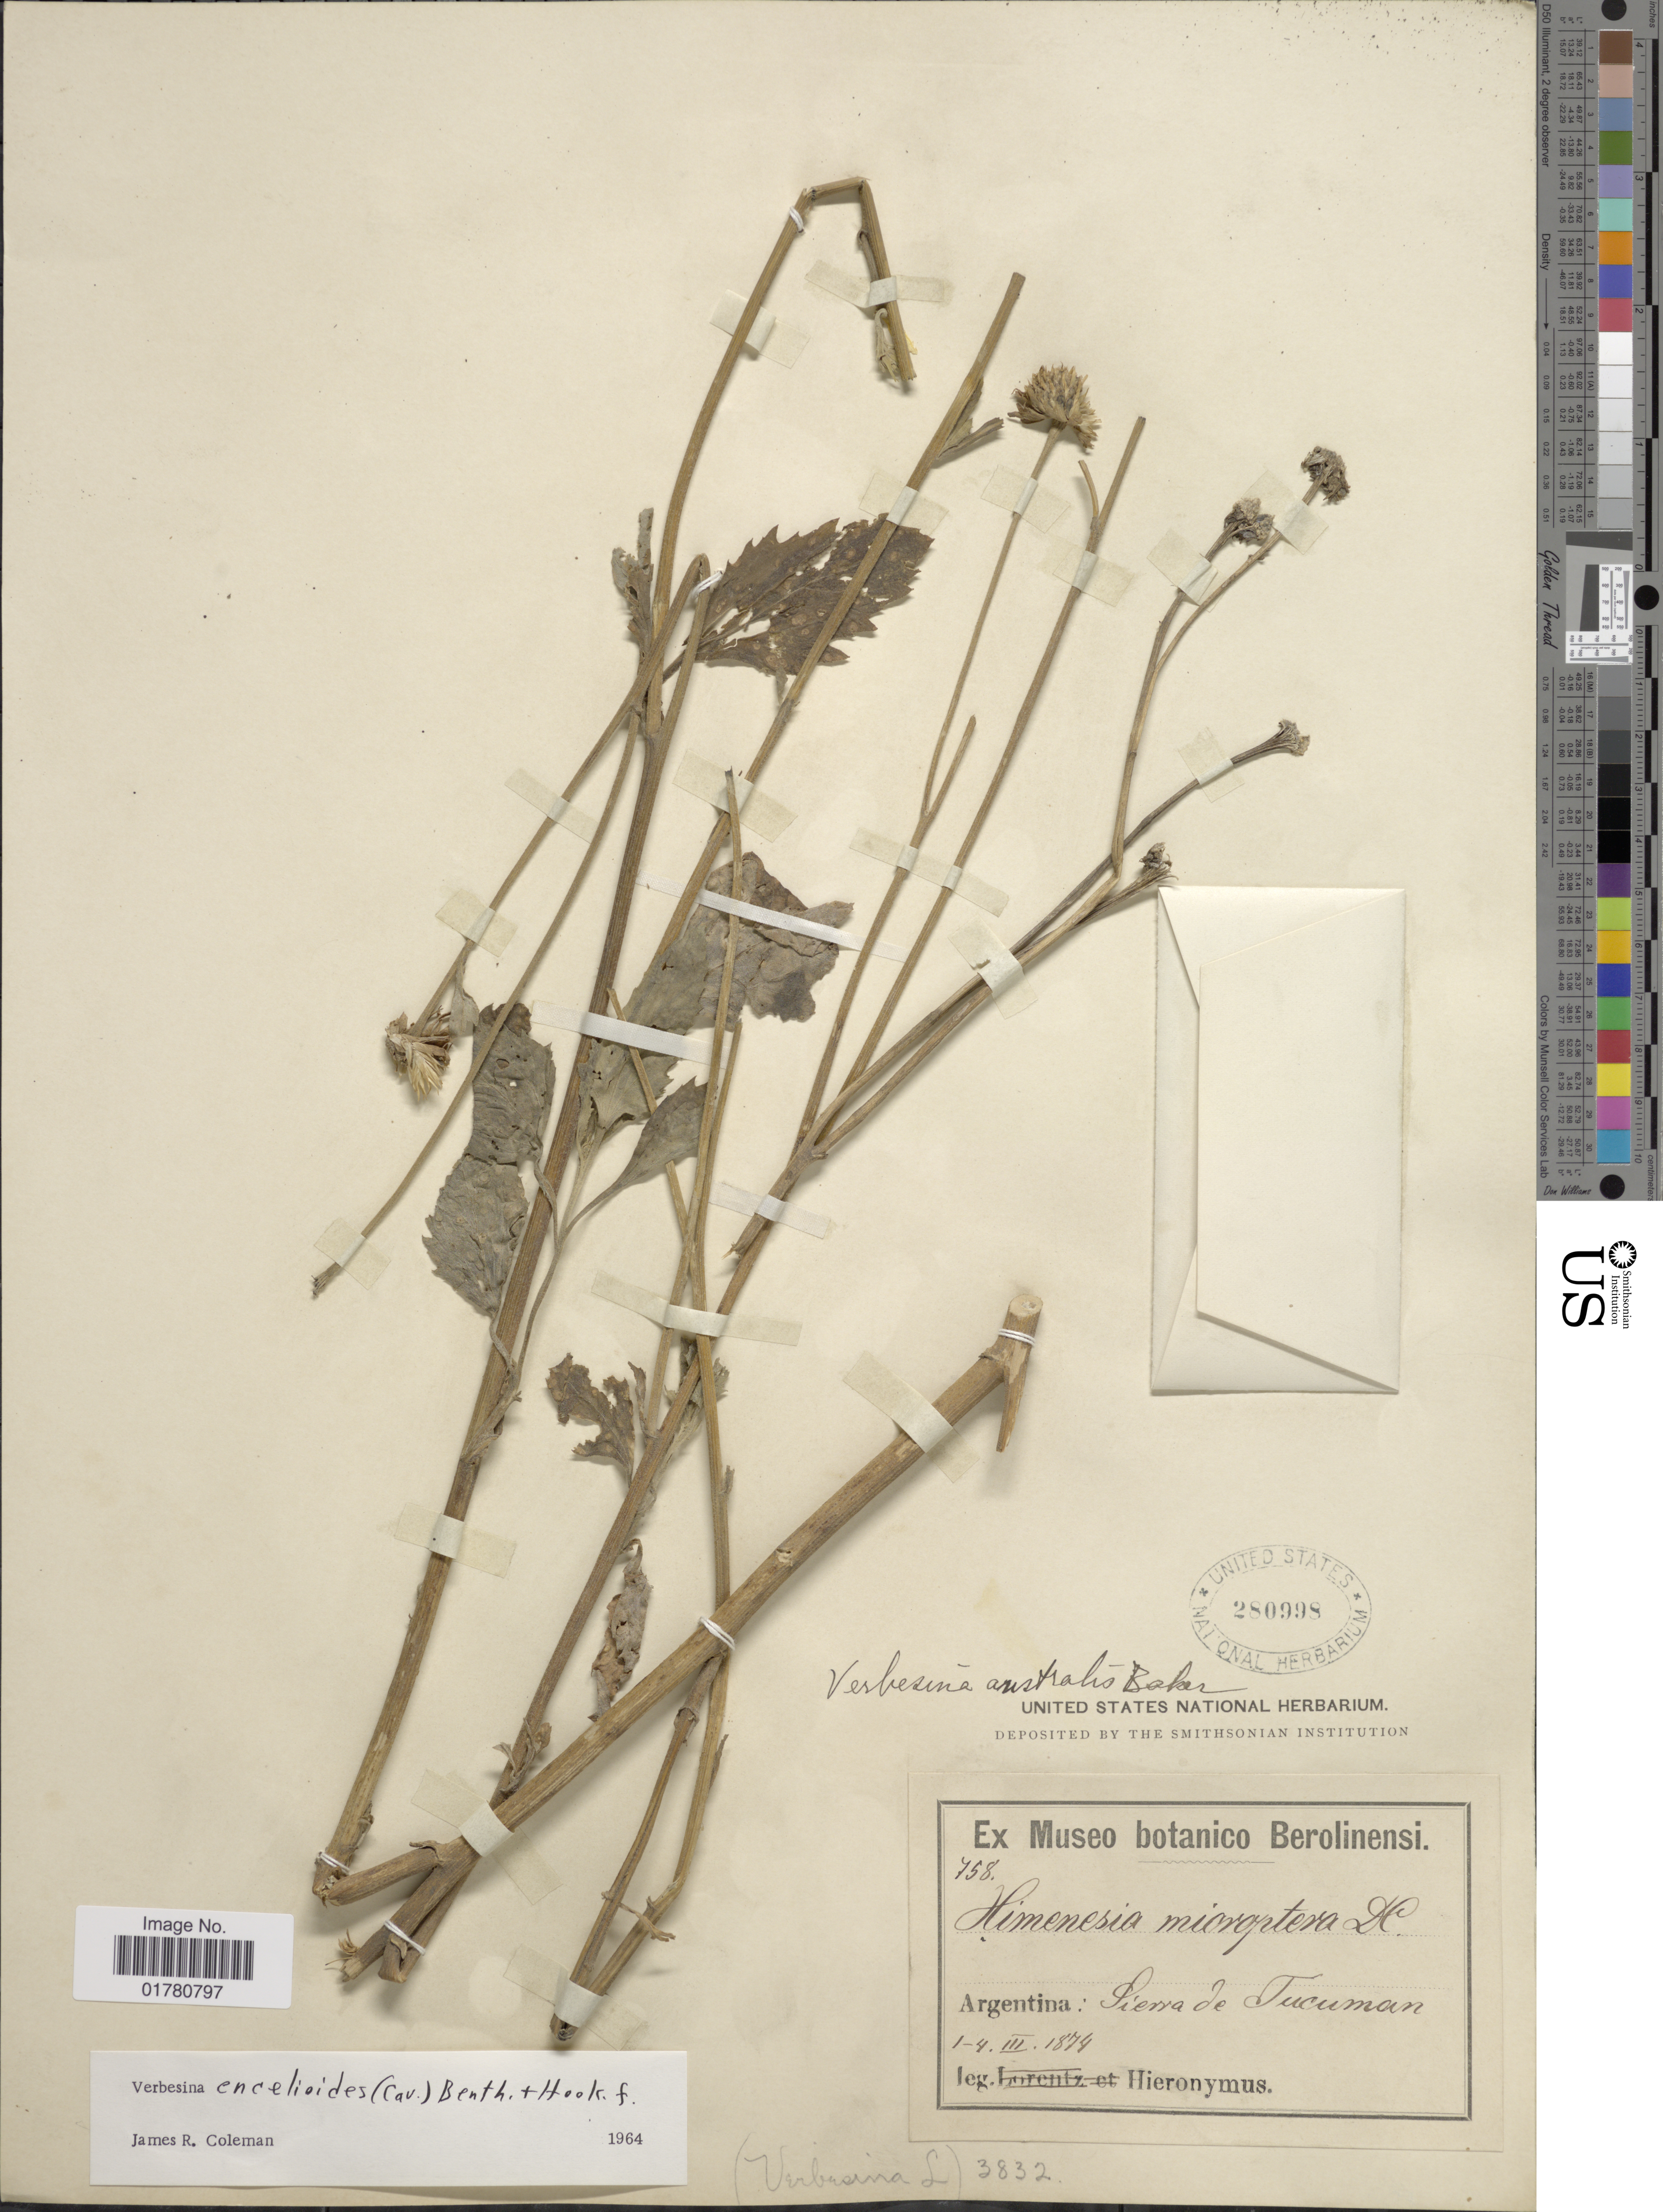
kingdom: Plantae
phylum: Tracheophyta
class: Magnoliopsida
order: Asterales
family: Asteraceae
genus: Verbesina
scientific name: Verbesina encelioides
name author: (Cav.) Benth. & Hook. ex A. Gray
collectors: G. H. Hieronymus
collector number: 758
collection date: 1874-03-01/1874-03-04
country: Argentina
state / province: Tucuman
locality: Sierra de Tucuman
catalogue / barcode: US 280998